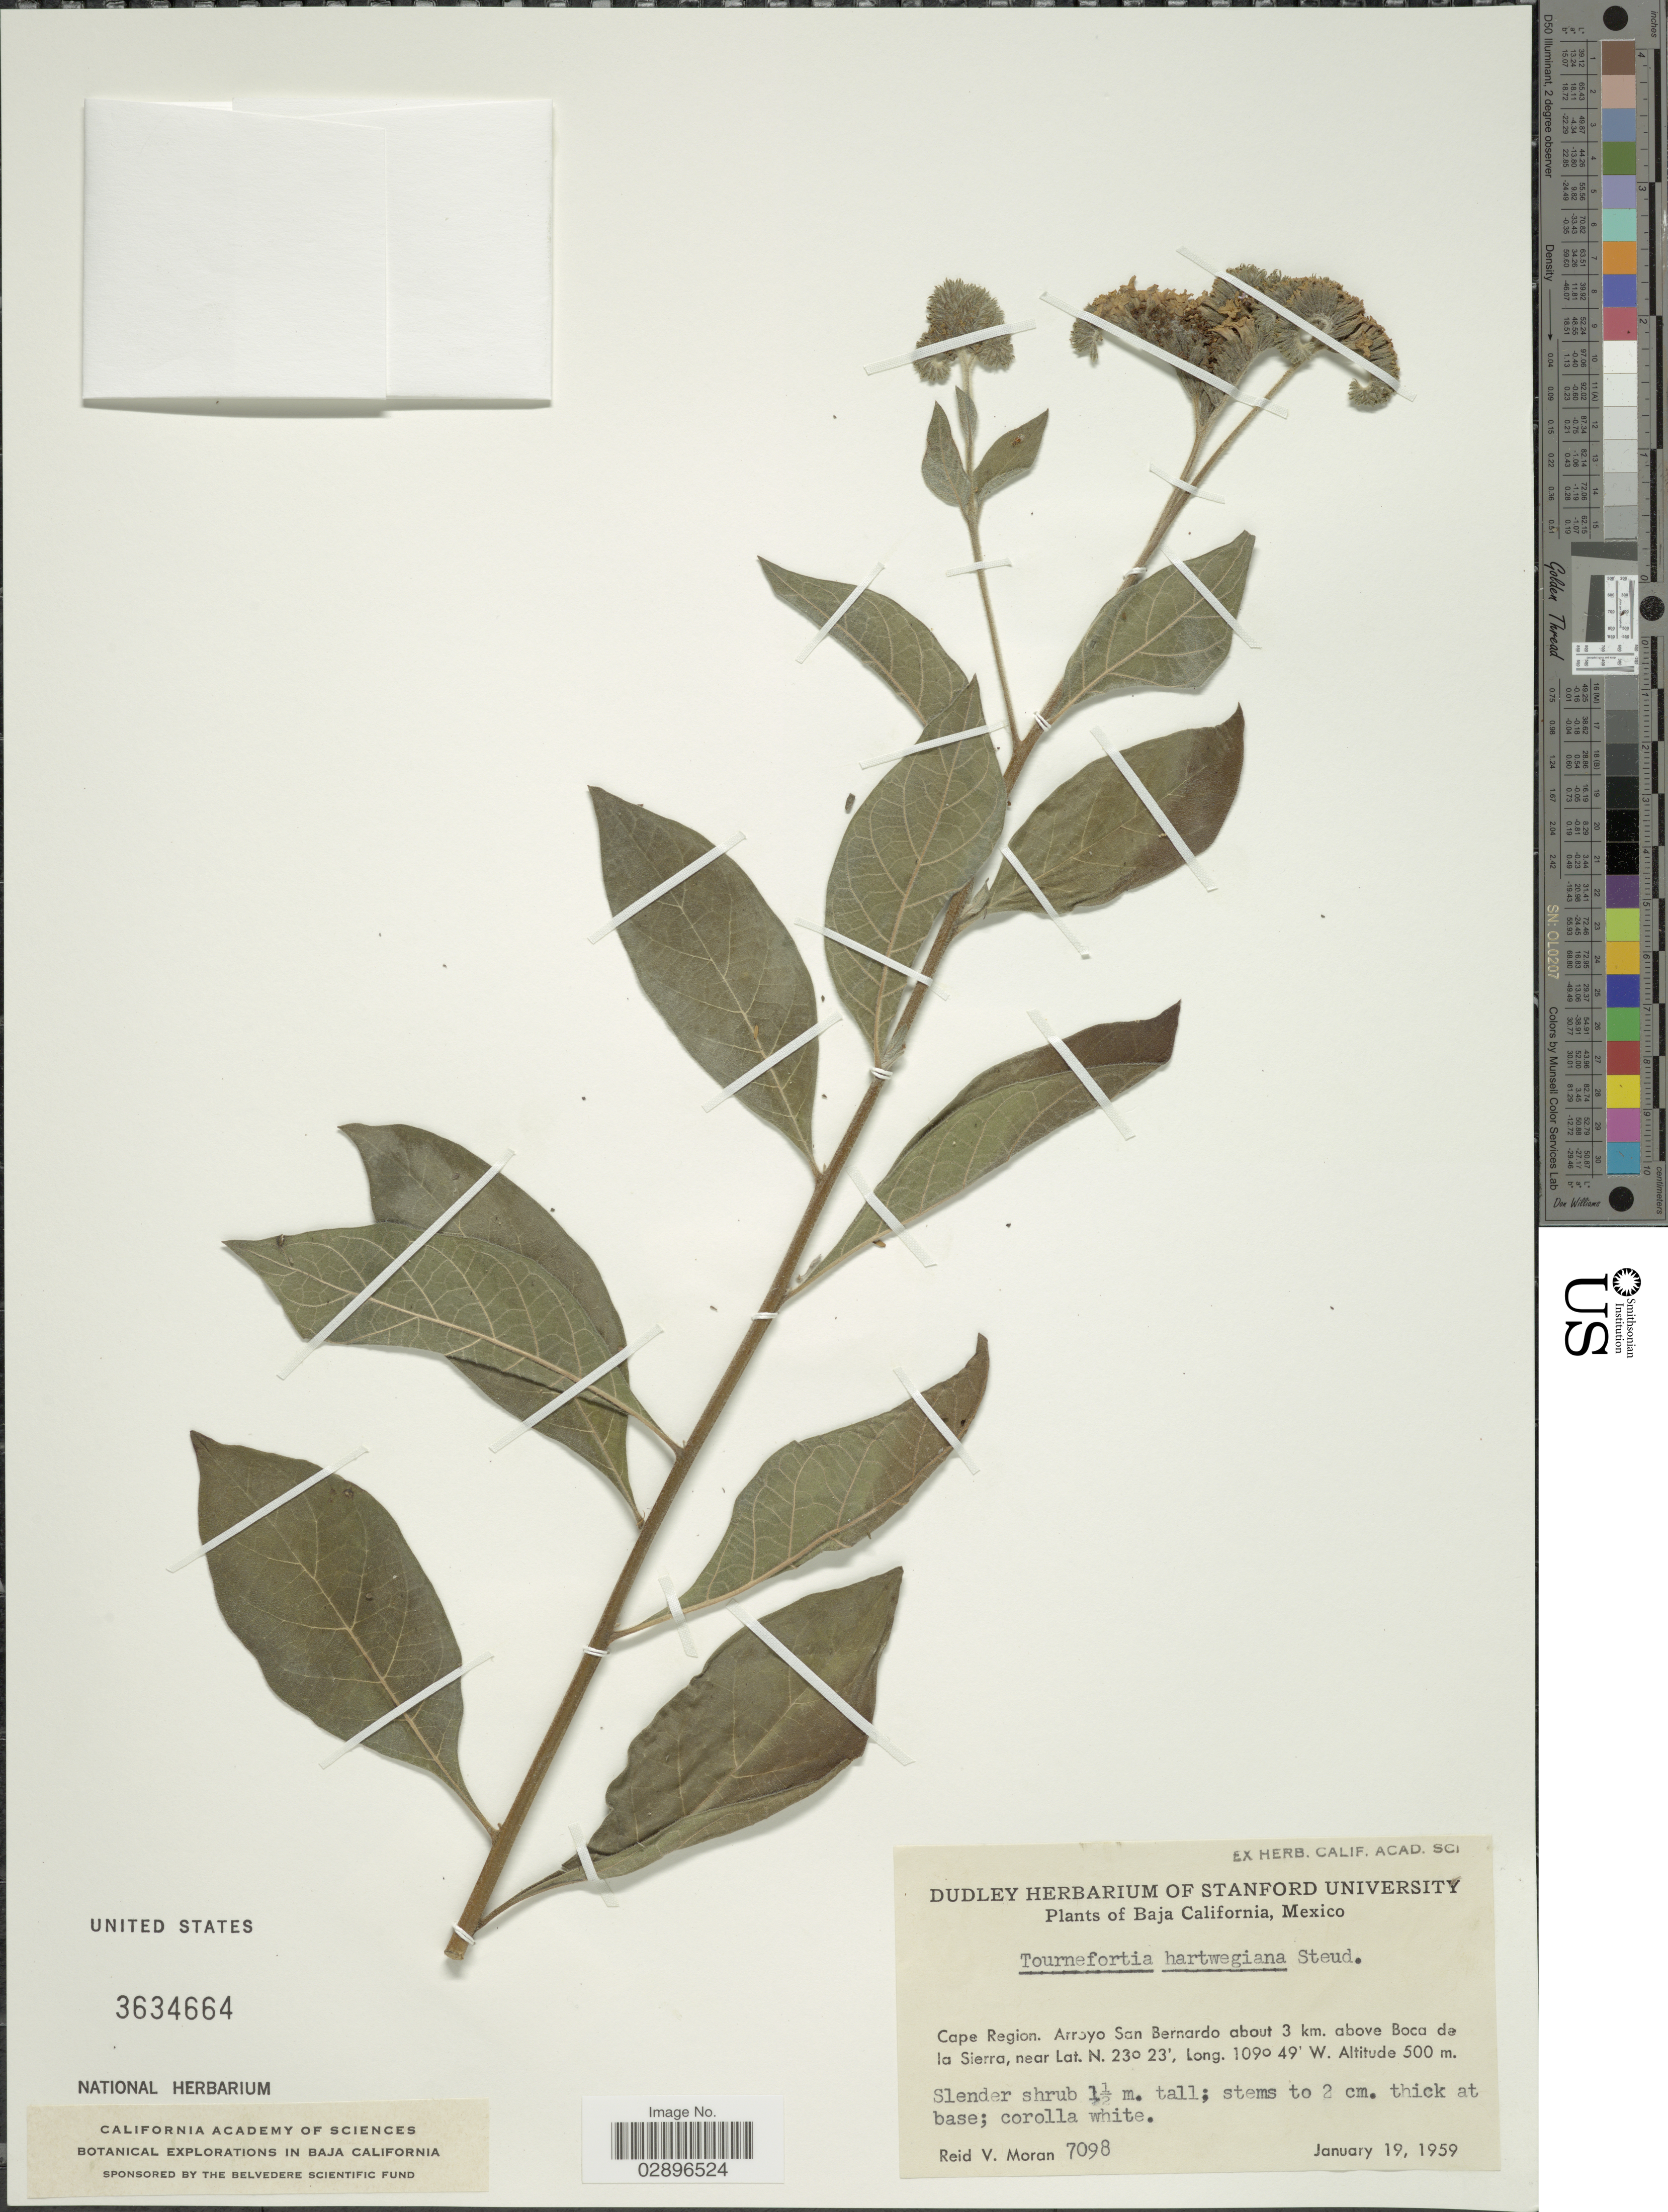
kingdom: Plantae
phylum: Tracheophyta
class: Magnoliopsida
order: Boraginales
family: Heliotropiaceae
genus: Tournefortia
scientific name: Tournefortia hartwegiana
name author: Steud.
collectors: R. V. Moran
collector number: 7098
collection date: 1959-01-19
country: Mexico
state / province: Baja California Sur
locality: Cape Region, Arroyo San Bernardo about 3 km. above Boca de la Sierra.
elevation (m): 500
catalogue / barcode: US 3634664